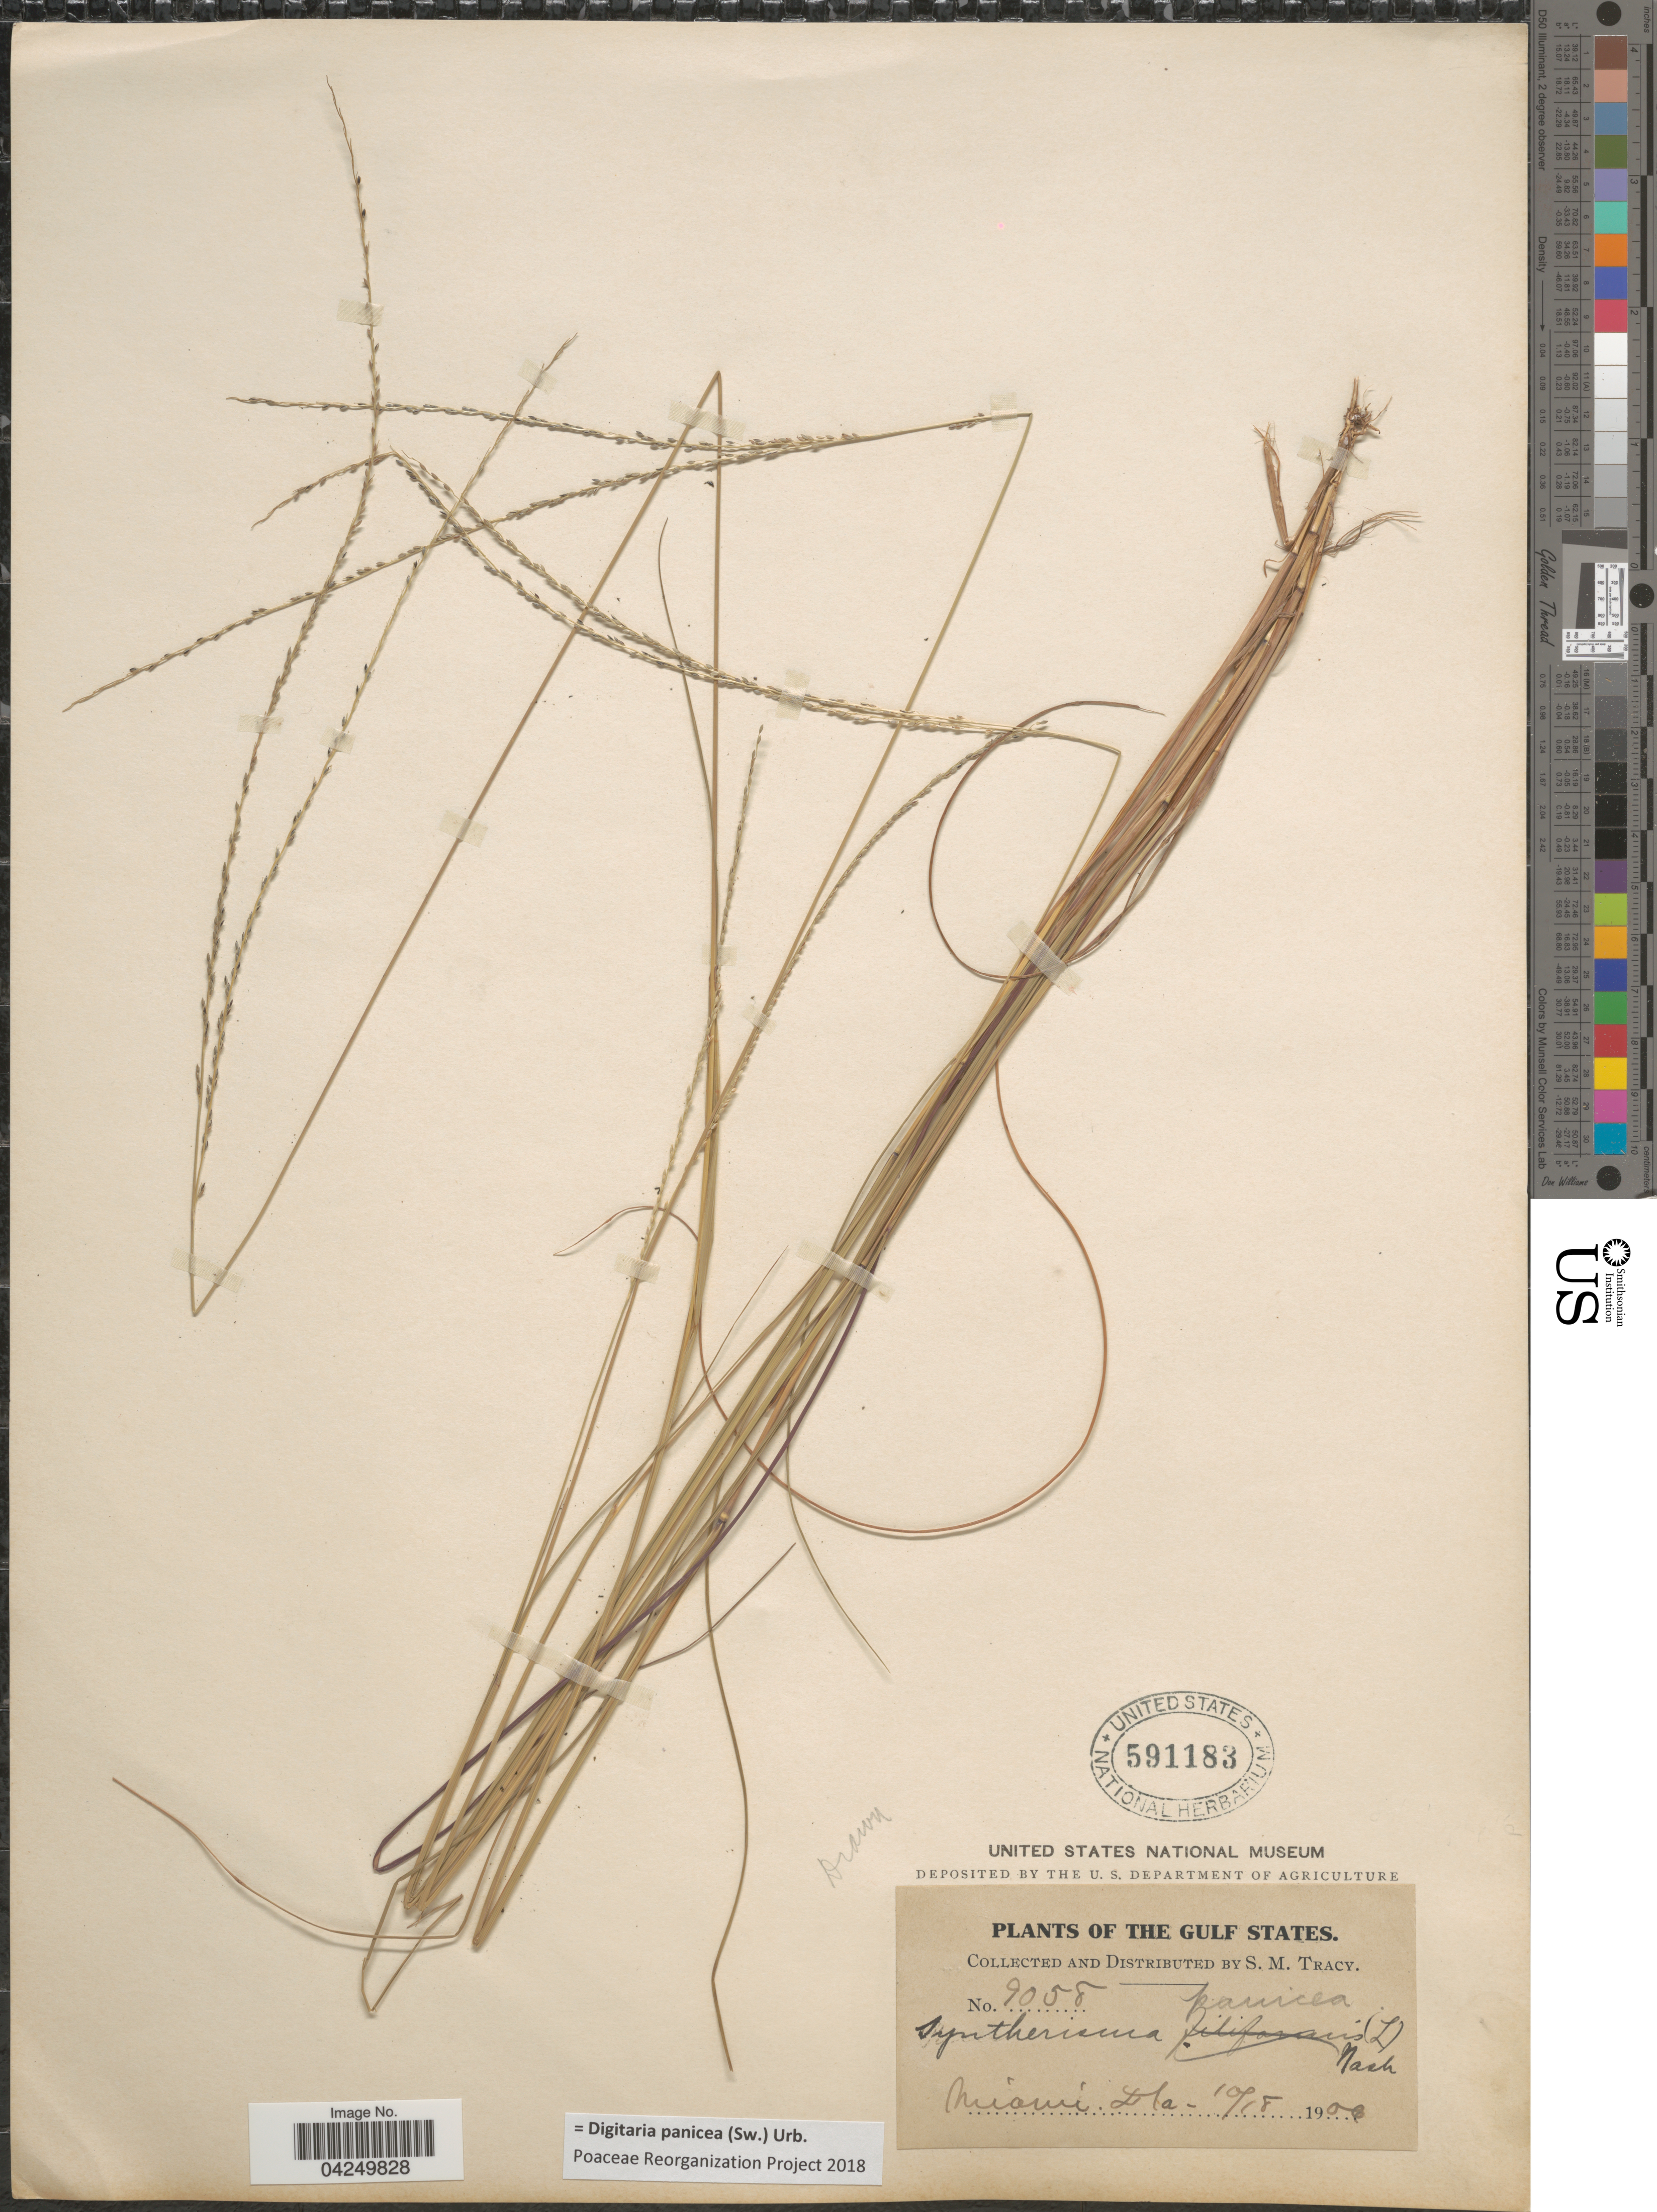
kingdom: Plantae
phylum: Tracheophyta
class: Liliopsida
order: Poales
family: Poaceae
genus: Digitaria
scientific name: Digitaria panicea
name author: (Sw.) Urb.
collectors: S. M. Tracy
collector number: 9058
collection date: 1900-10-18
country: United States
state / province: Florida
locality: Gulf States. Miami.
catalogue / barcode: US 591183